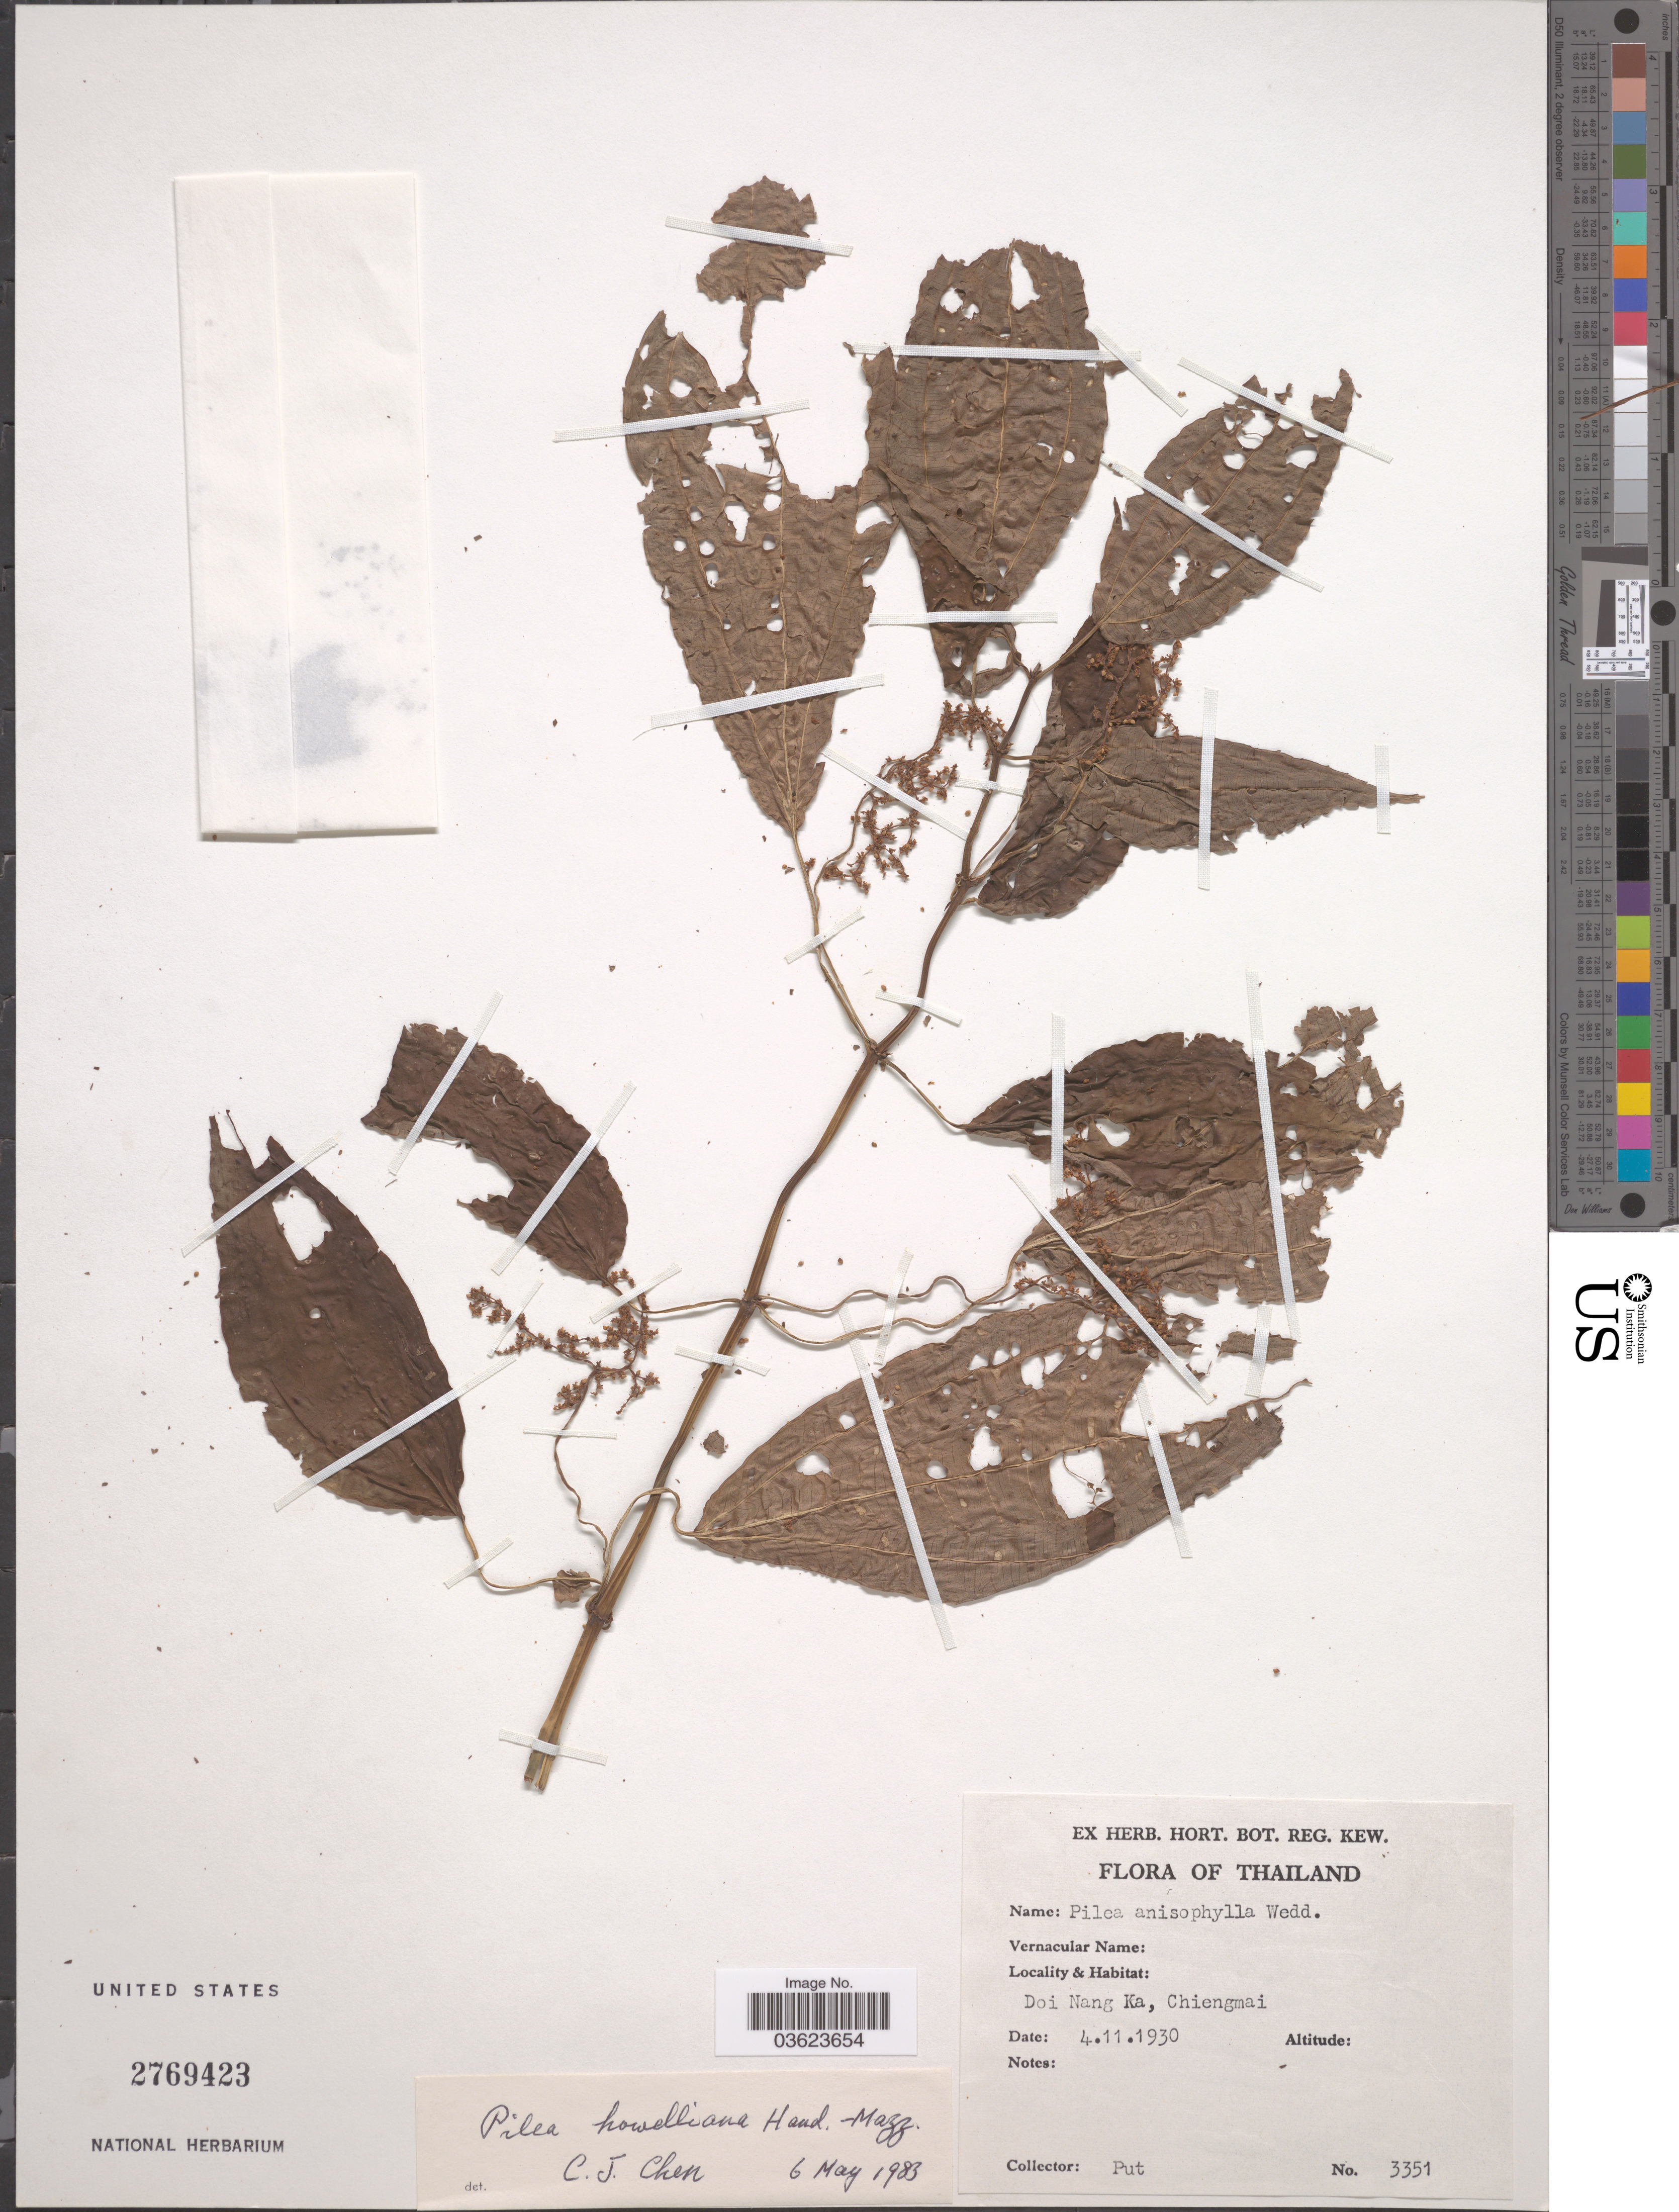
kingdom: Plantae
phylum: Tracheophyta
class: Magnoliopsida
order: Rosales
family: Urticaceae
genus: Pilea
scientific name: Pilea howelliana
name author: Hand.-Mazz.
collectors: -. Put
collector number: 3351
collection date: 1930-11-04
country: Thailand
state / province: Chiang Mai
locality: Doi Nang Ka, Chiengmai.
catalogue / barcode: US 2769423